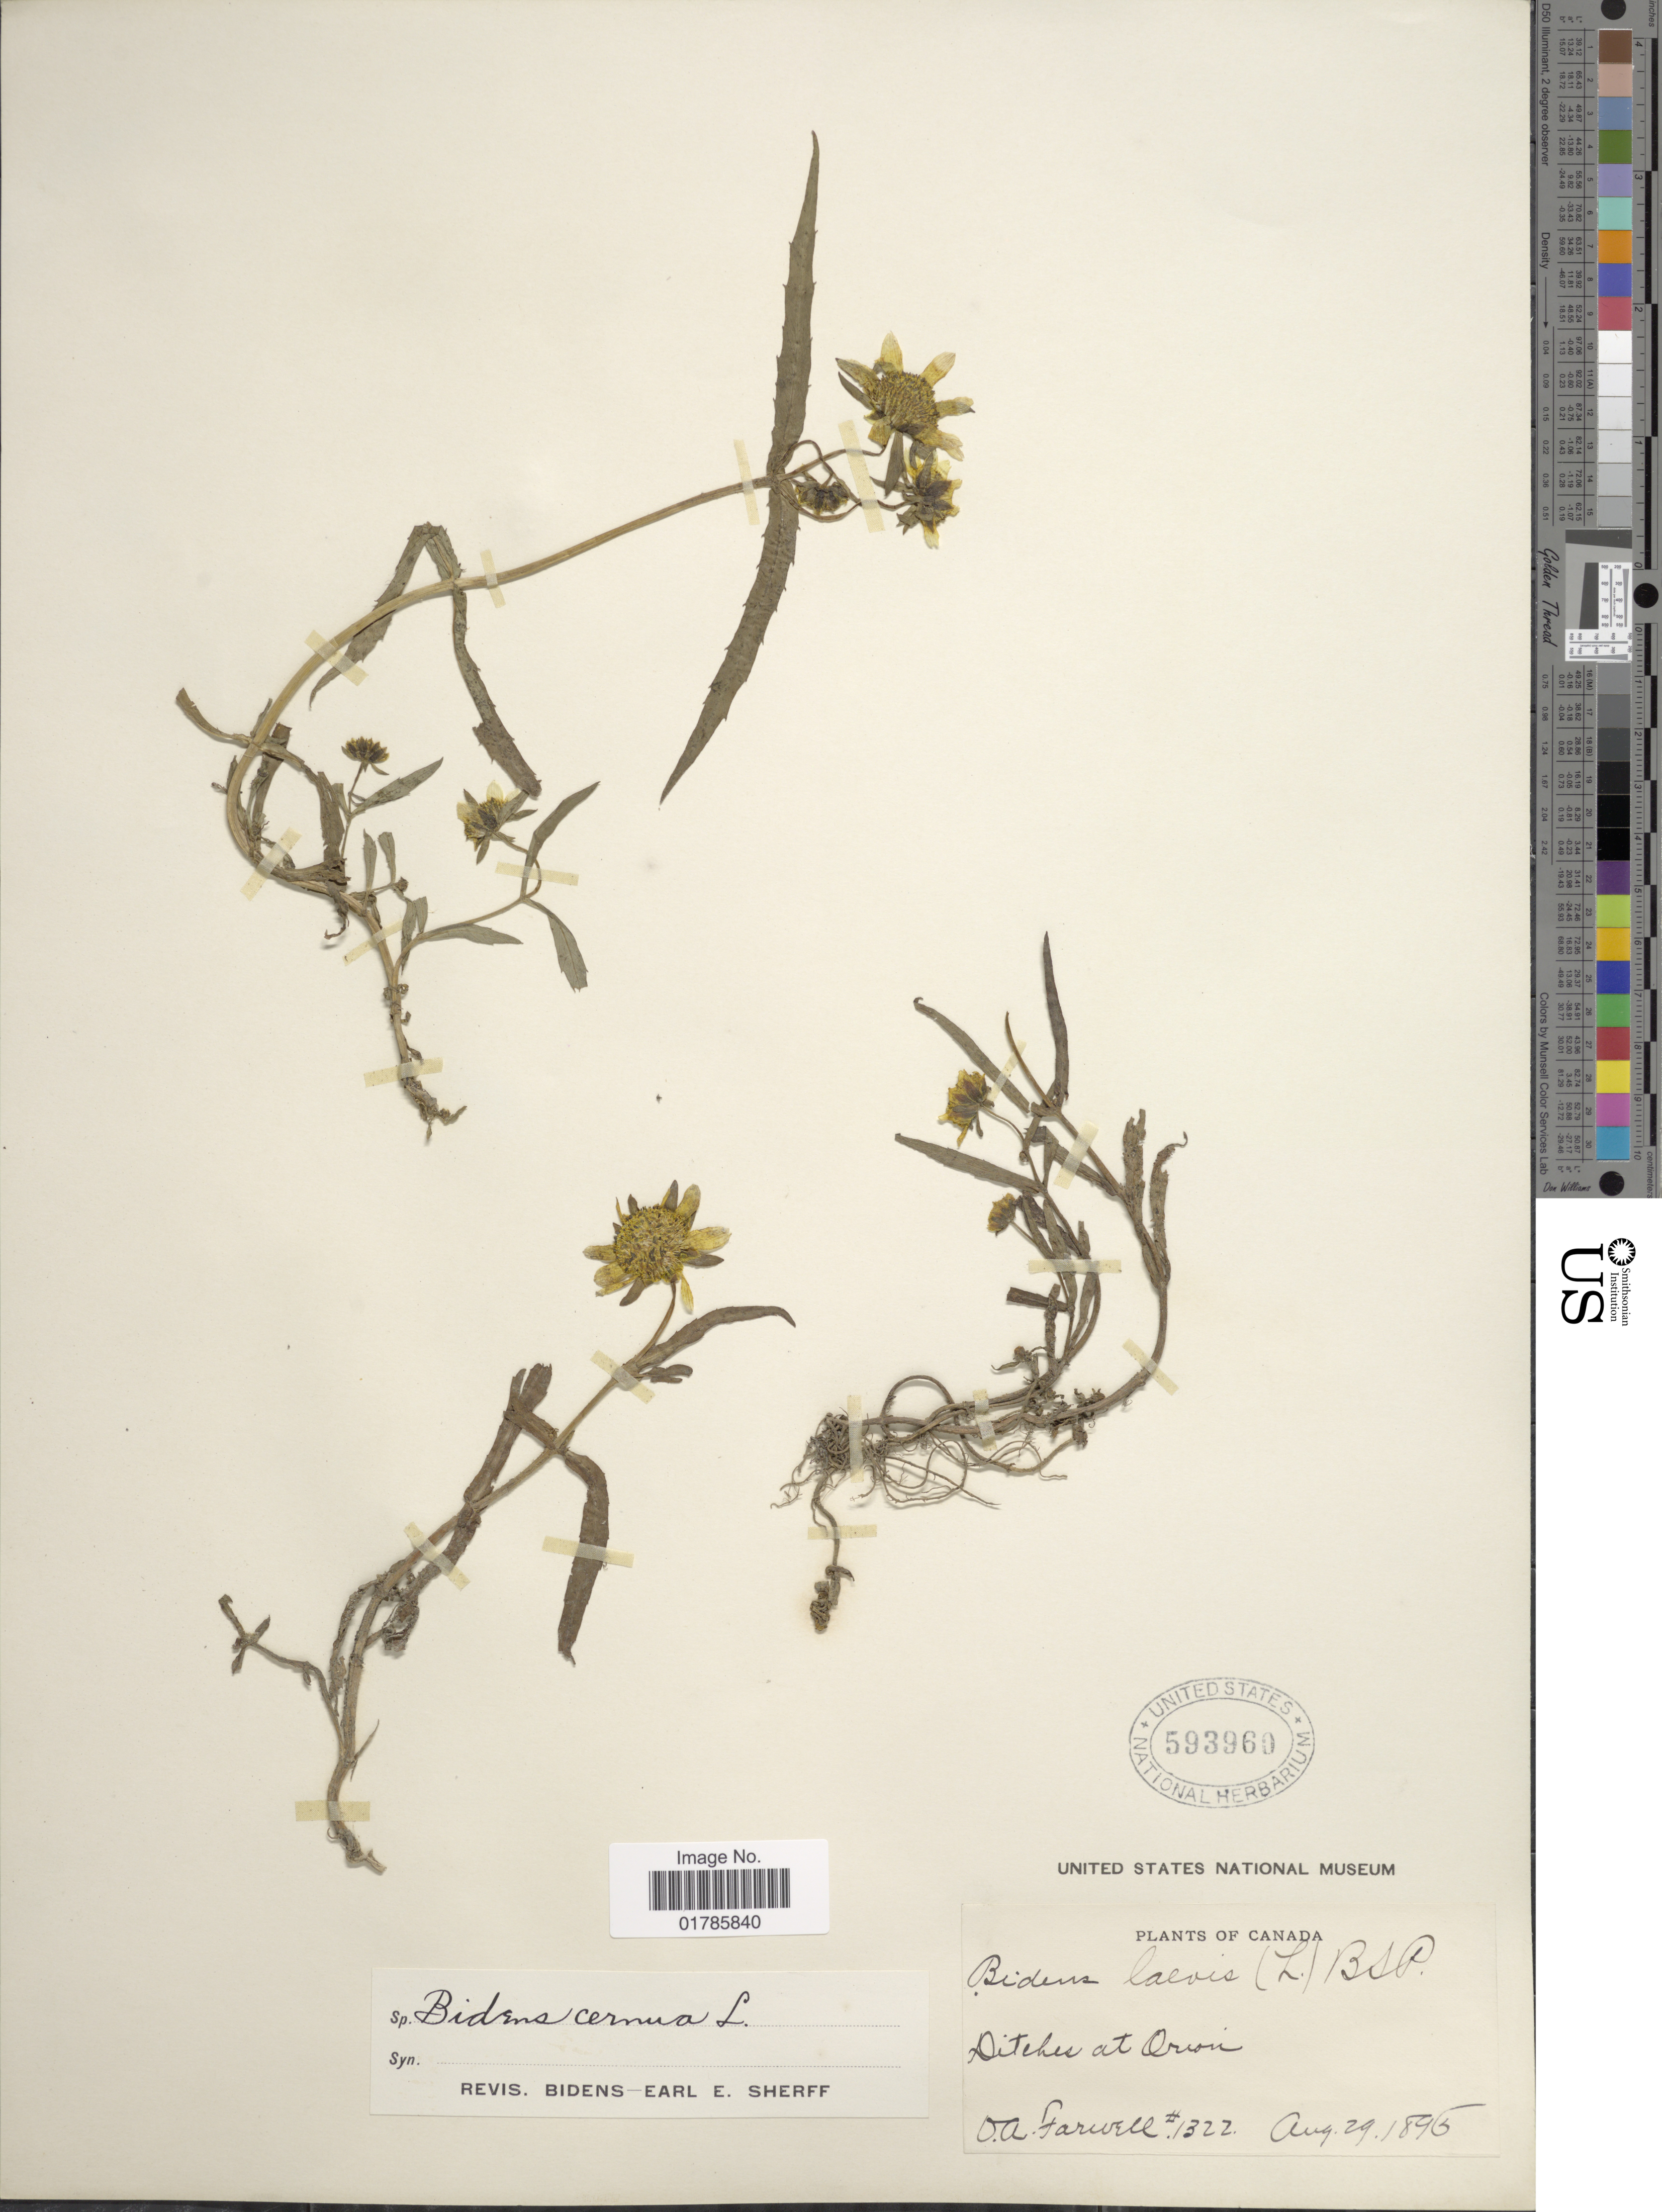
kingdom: Plantae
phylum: Tracheophyta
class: Magnoliopsida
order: Asterales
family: Asteraceae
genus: Bidens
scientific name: Bidens cernua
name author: L.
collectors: O. Farwell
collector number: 1322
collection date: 1895-08-29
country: Canada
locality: Ditches at Orion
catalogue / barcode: US 593960